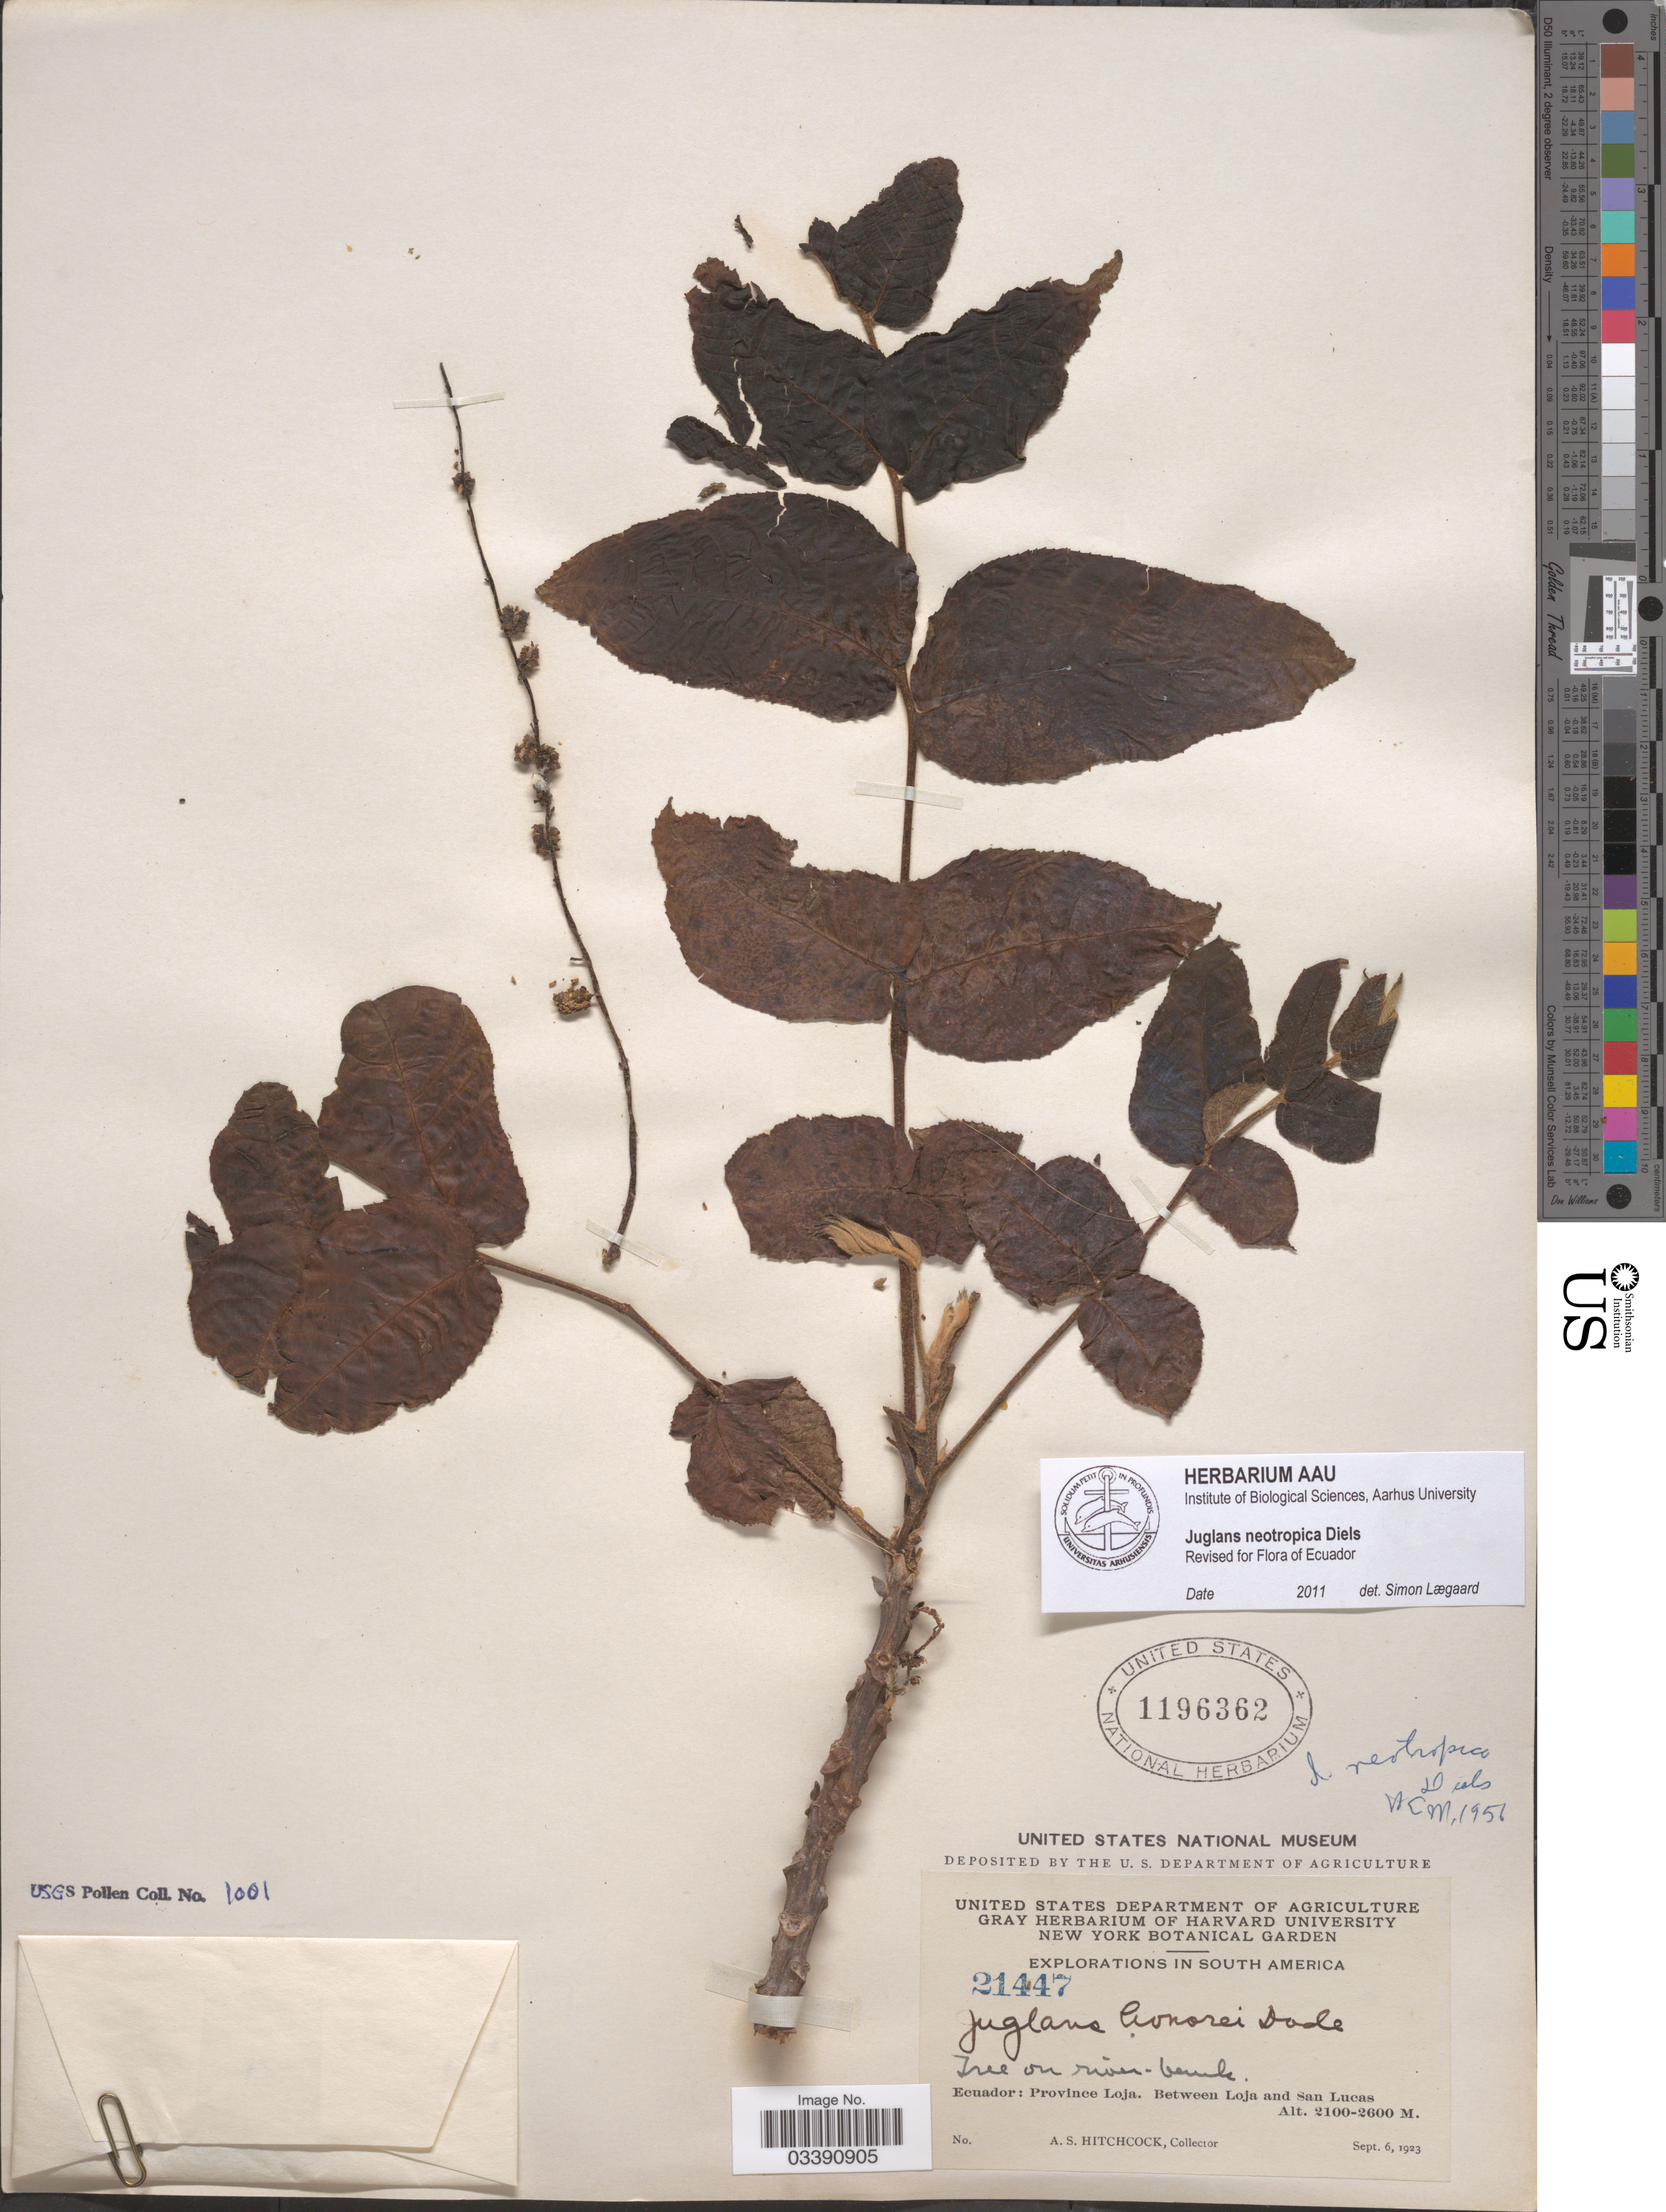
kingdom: Plantae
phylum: Tracheophyta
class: Magnoliopsida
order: Fagales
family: Juglandaceae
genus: Juglans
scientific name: Juglans neotropica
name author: Diels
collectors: A. S. Hitchcock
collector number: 21447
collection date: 1923-09-06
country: Ecuador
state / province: Loja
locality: Between Loja and San Lucas.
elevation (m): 2100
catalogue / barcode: US 1196362